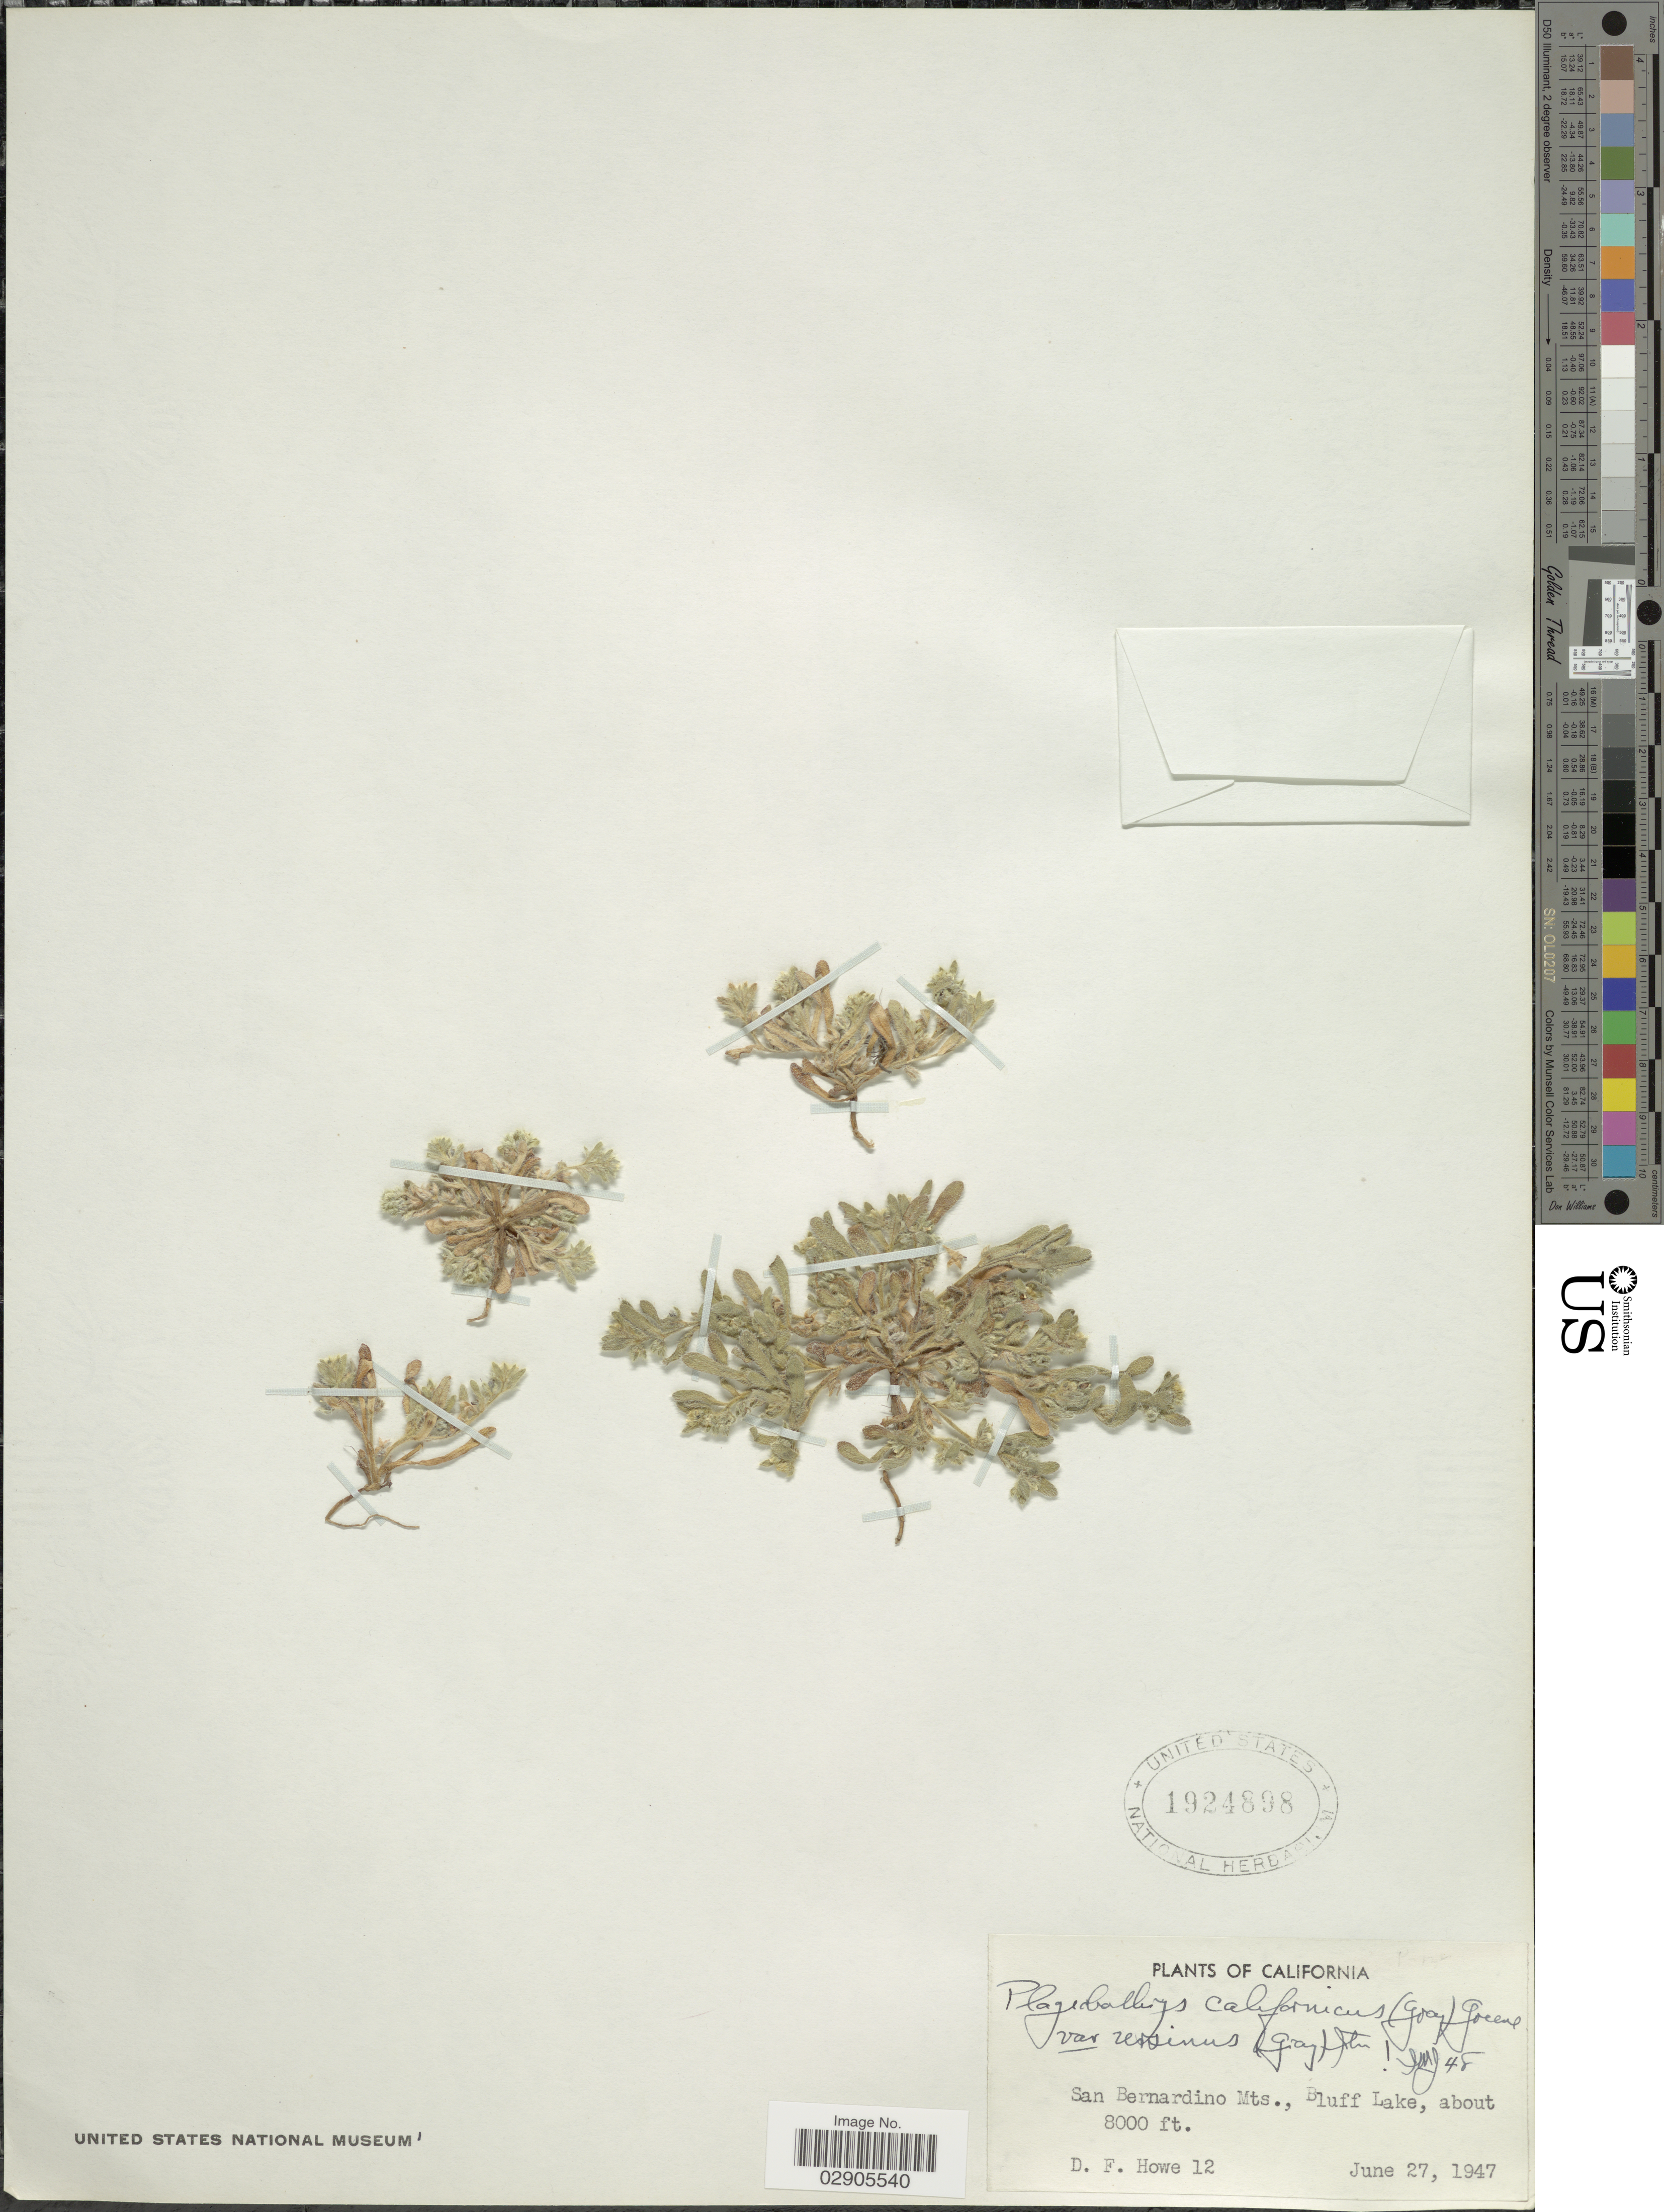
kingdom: Plantae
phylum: Tracheophyta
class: Magnoliopsida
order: Boraginales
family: Boraginaceae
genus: Plagiobothrys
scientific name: Plagiobothrys californicus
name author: (A. Gray) Greene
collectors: D. Howe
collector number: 12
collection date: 1947-06-27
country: United States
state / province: California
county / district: San Bernardino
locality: San Bernardino Mts., Bluff Lake.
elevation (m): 2438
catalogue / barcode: US 1924898